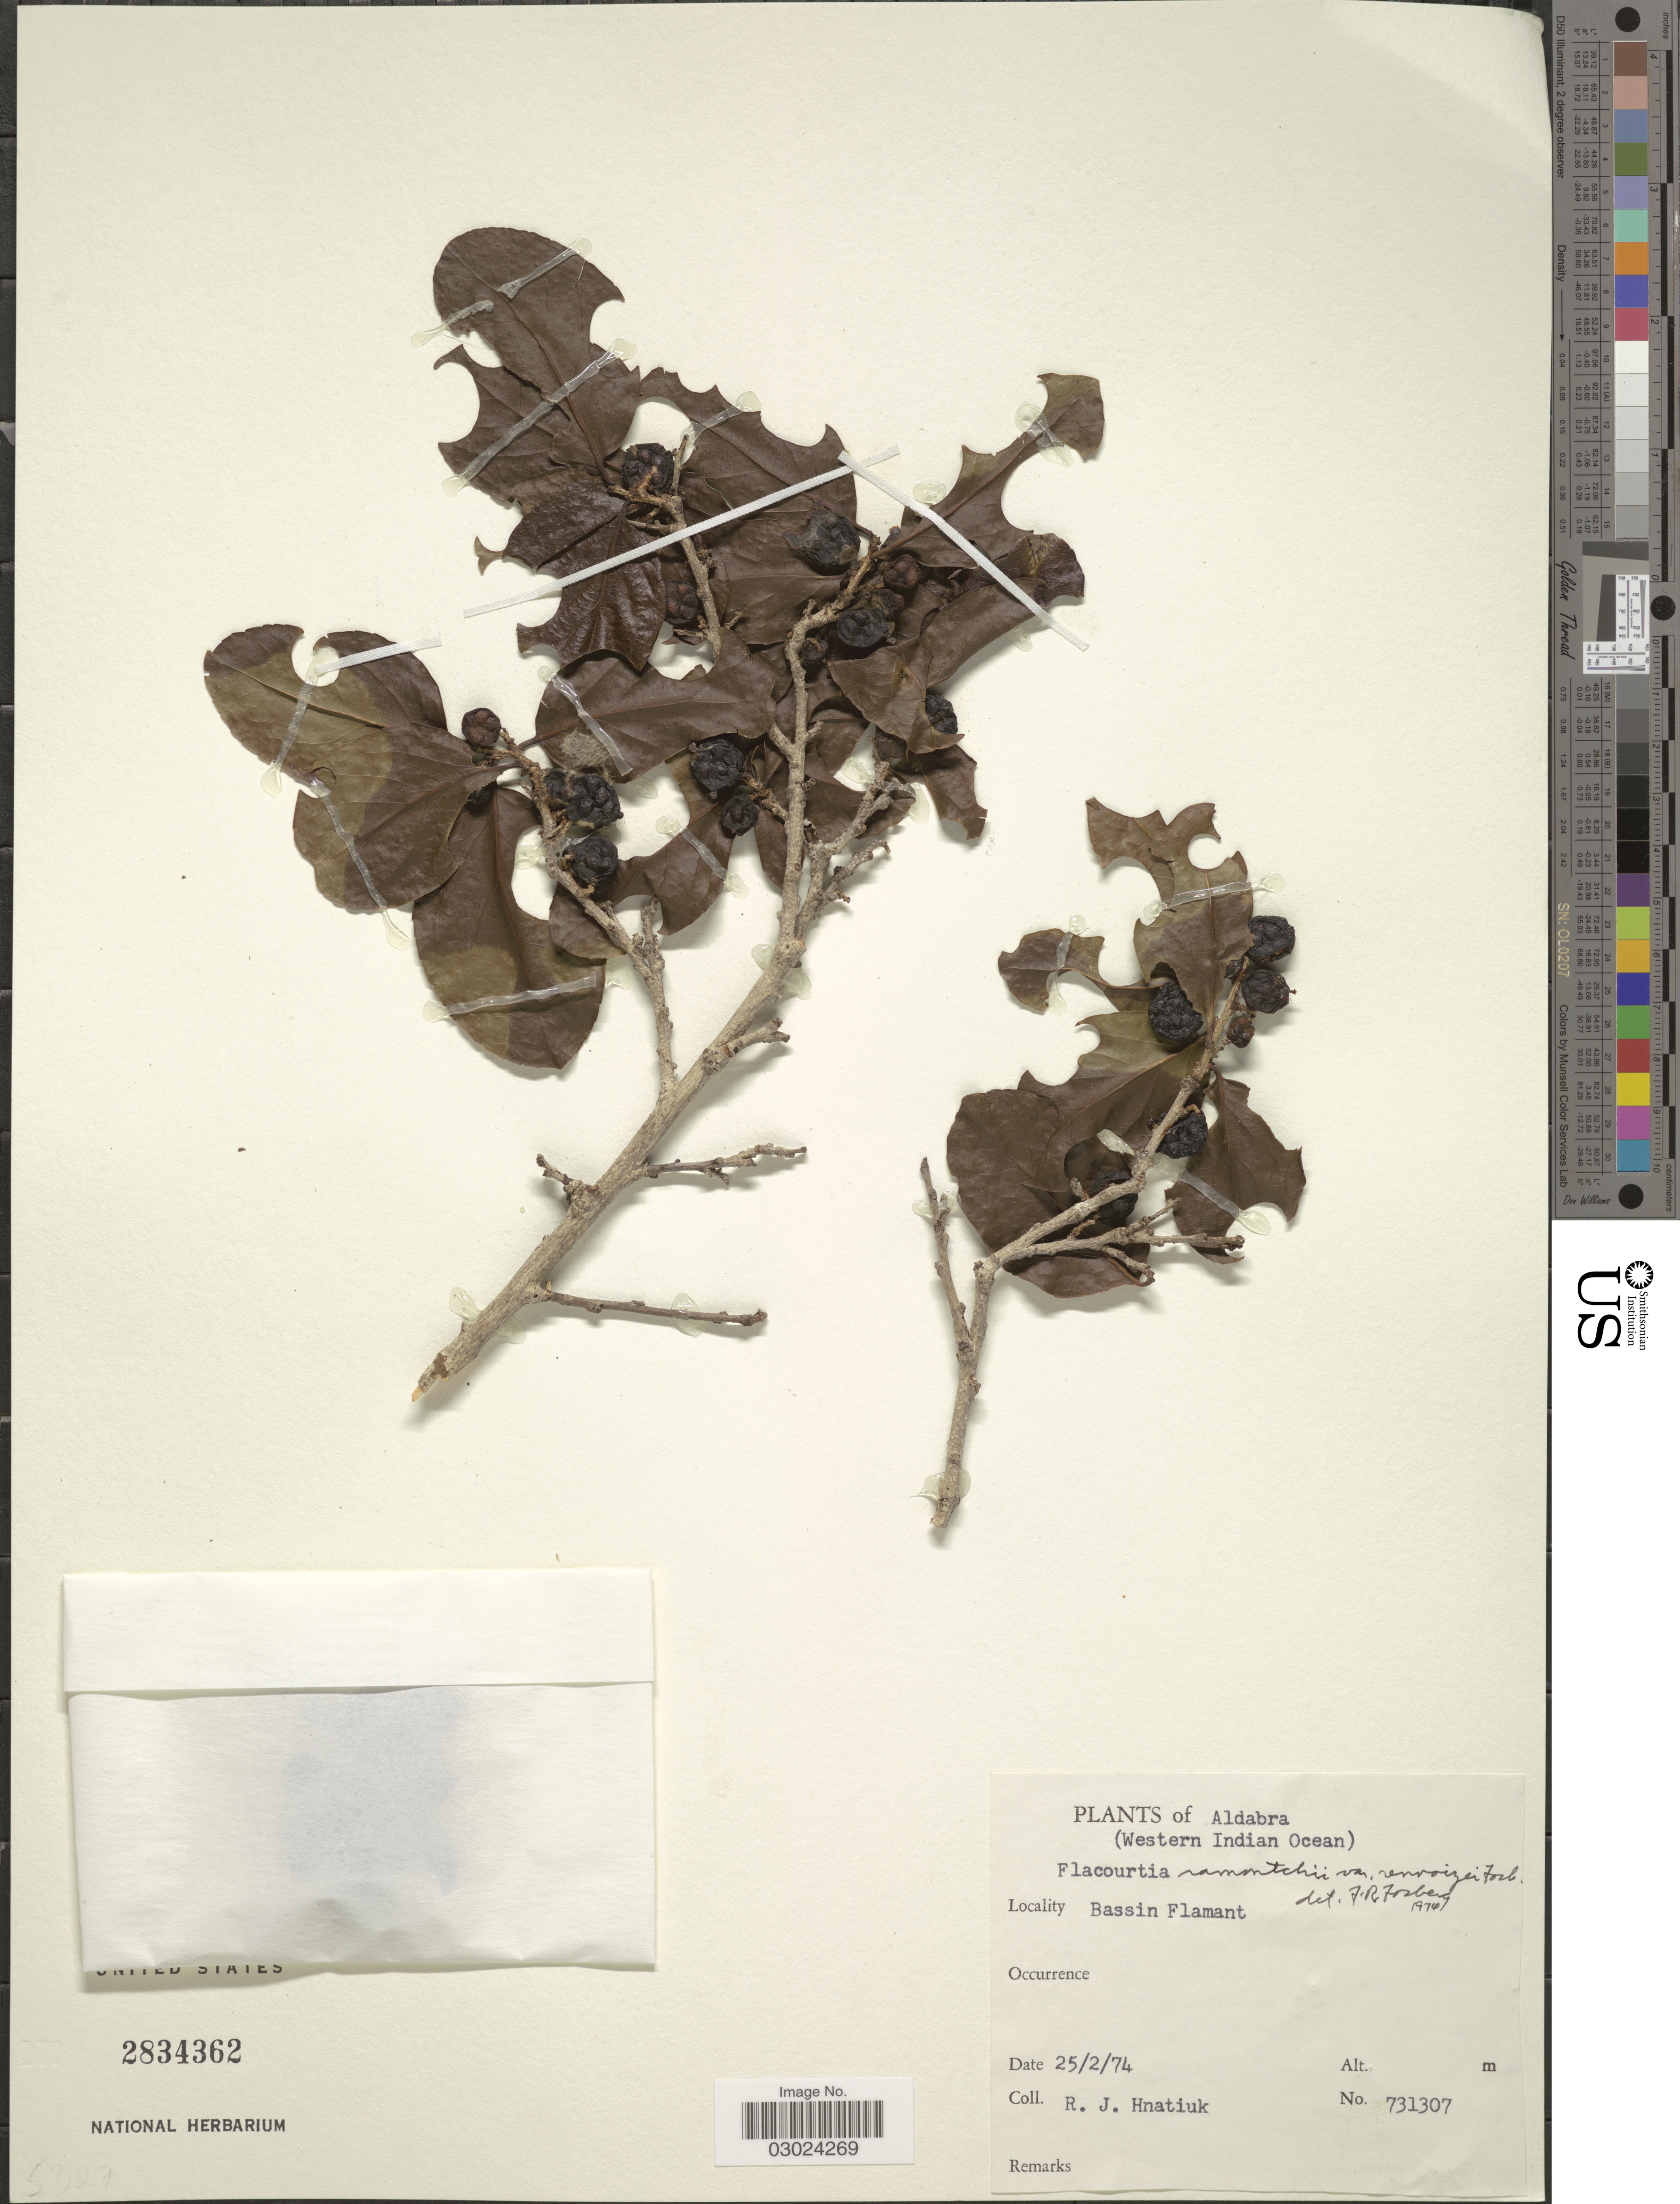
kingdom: Plantae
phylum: Tracheophyta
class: Magnoliopsida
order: Malpighiales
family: Salicaceae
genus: Flacourtia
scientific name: Flacourtia ramontchi var. renvoizei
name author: Fosberg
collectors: R. Hnatiuk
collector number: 731307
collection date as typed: Transcribed d/m/y: 25/2/74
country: Seychelles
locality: Aldabra (Western Indian Ocean). Bassin Flamant.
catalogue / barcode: US 2834362